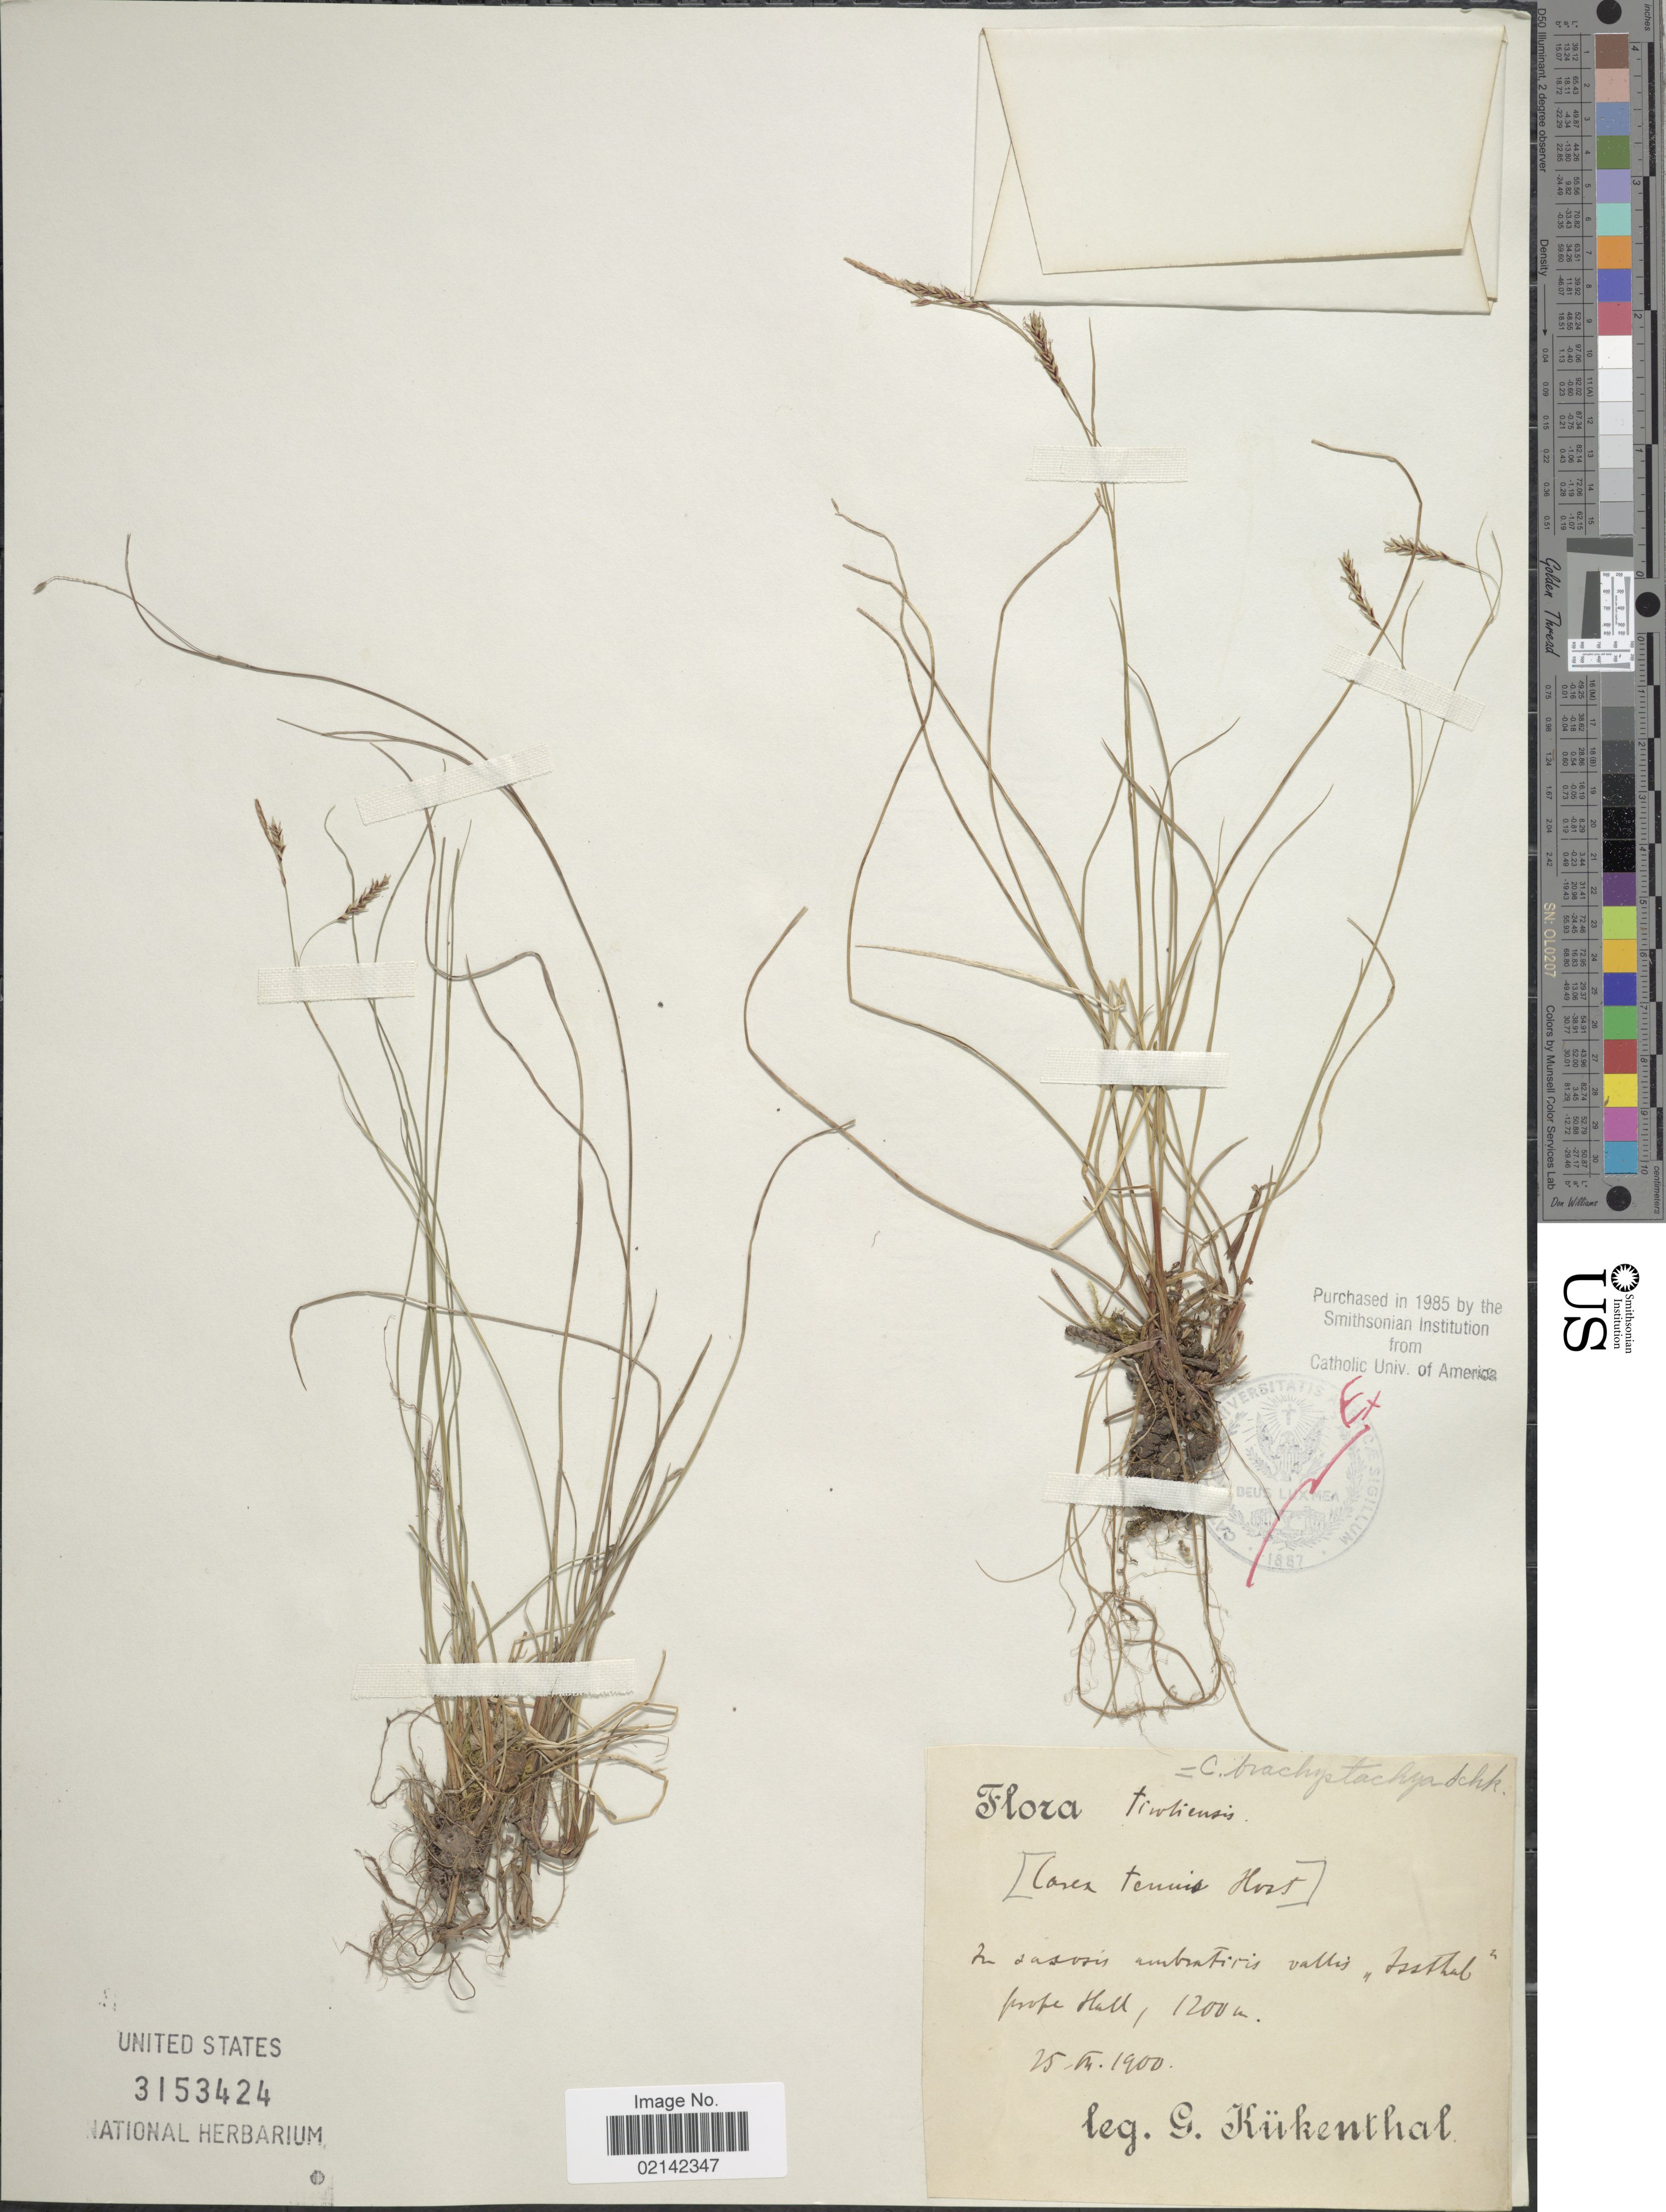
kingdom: Plantae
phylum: Tracheophyta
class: Liliopsida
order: Poales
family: Cyperaceae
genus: Carex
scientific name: Carex brachystachys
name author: Schrank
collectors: G. Kükenthal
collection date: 1900-07-25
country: Austria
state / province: Tirol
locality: Tiroliensis. valis Issthal prope Holl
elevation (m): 1200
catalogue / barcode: US 3153424